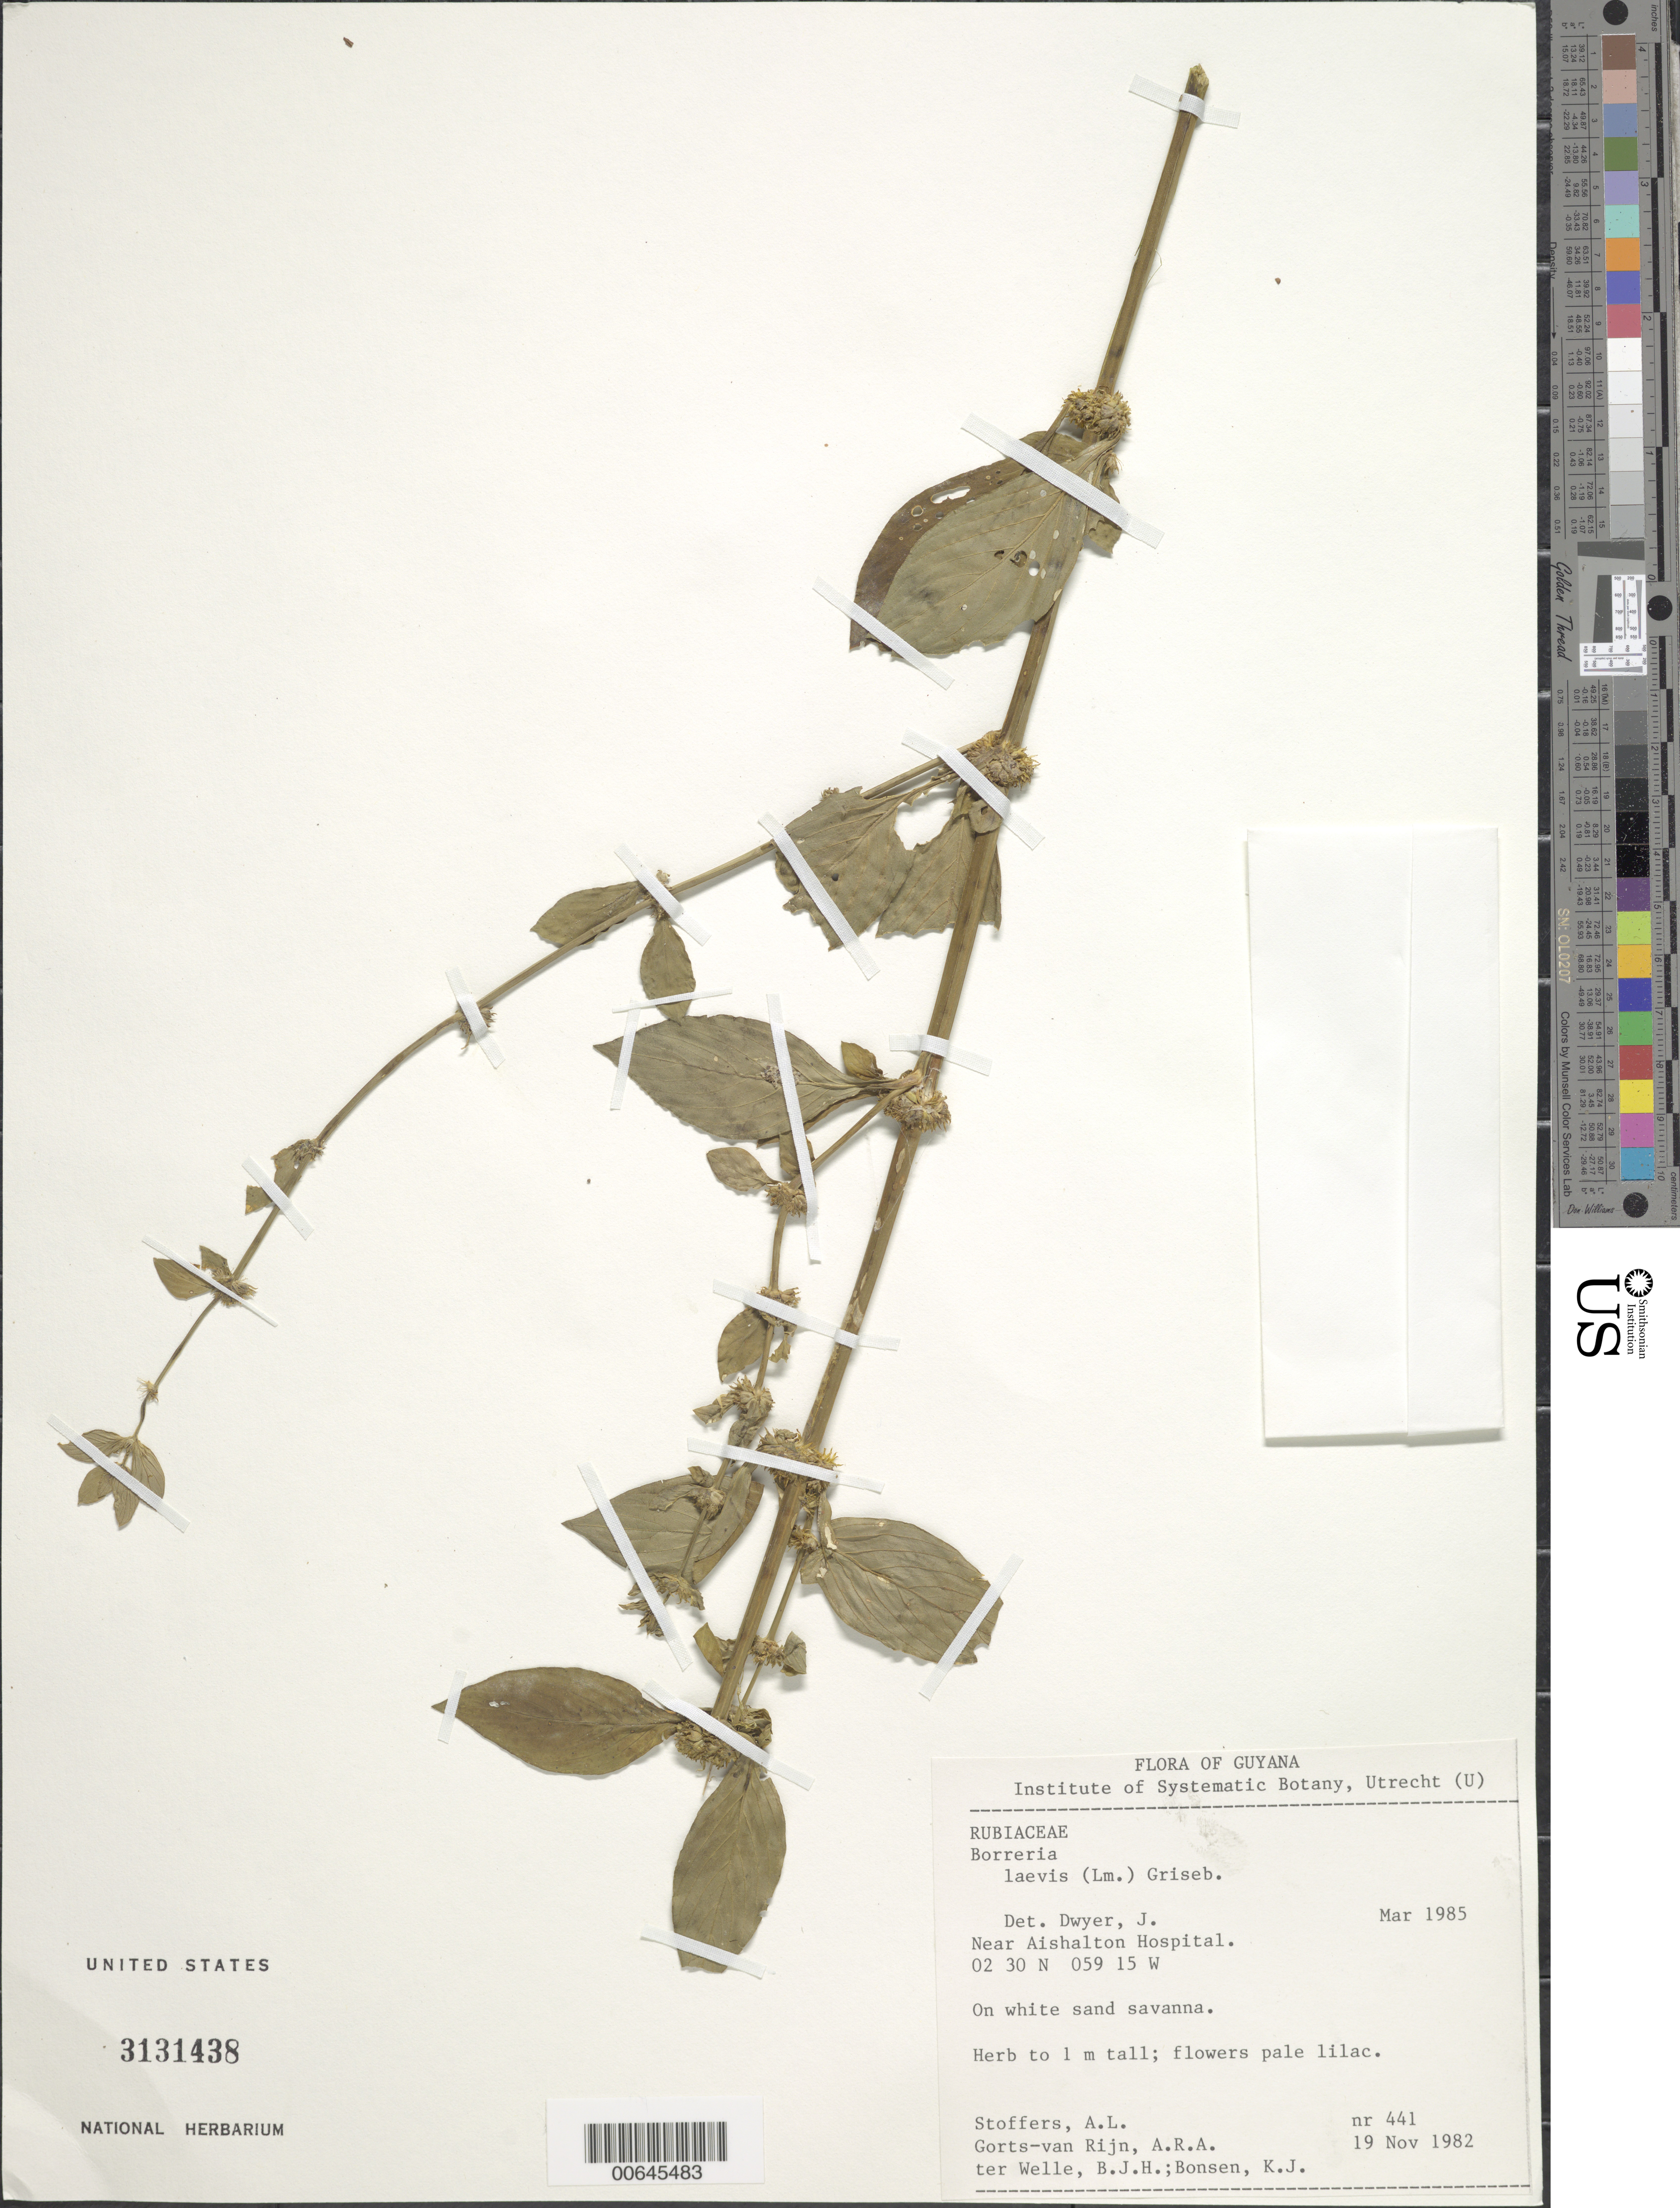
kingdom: Plantae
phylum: Tracheophyta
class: Magnoliopsida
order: Gentianales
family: Rubiaceae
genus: Borreria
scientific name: Borreria laevis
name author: (Lam.) Griseb.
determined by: Dwyer, J. D., (MO), Missouri Botanical Garden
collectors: A. Stoffers, A. .R. A. Görts-van Rijn, B. Welle & K. Bonsen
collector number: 441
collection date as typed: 19-Nov-82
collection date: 1982-11-19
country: Guyana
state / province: U. Takutu-U. Essequibo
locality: Aishalton Hospital, vic.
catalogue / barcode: US 3131438